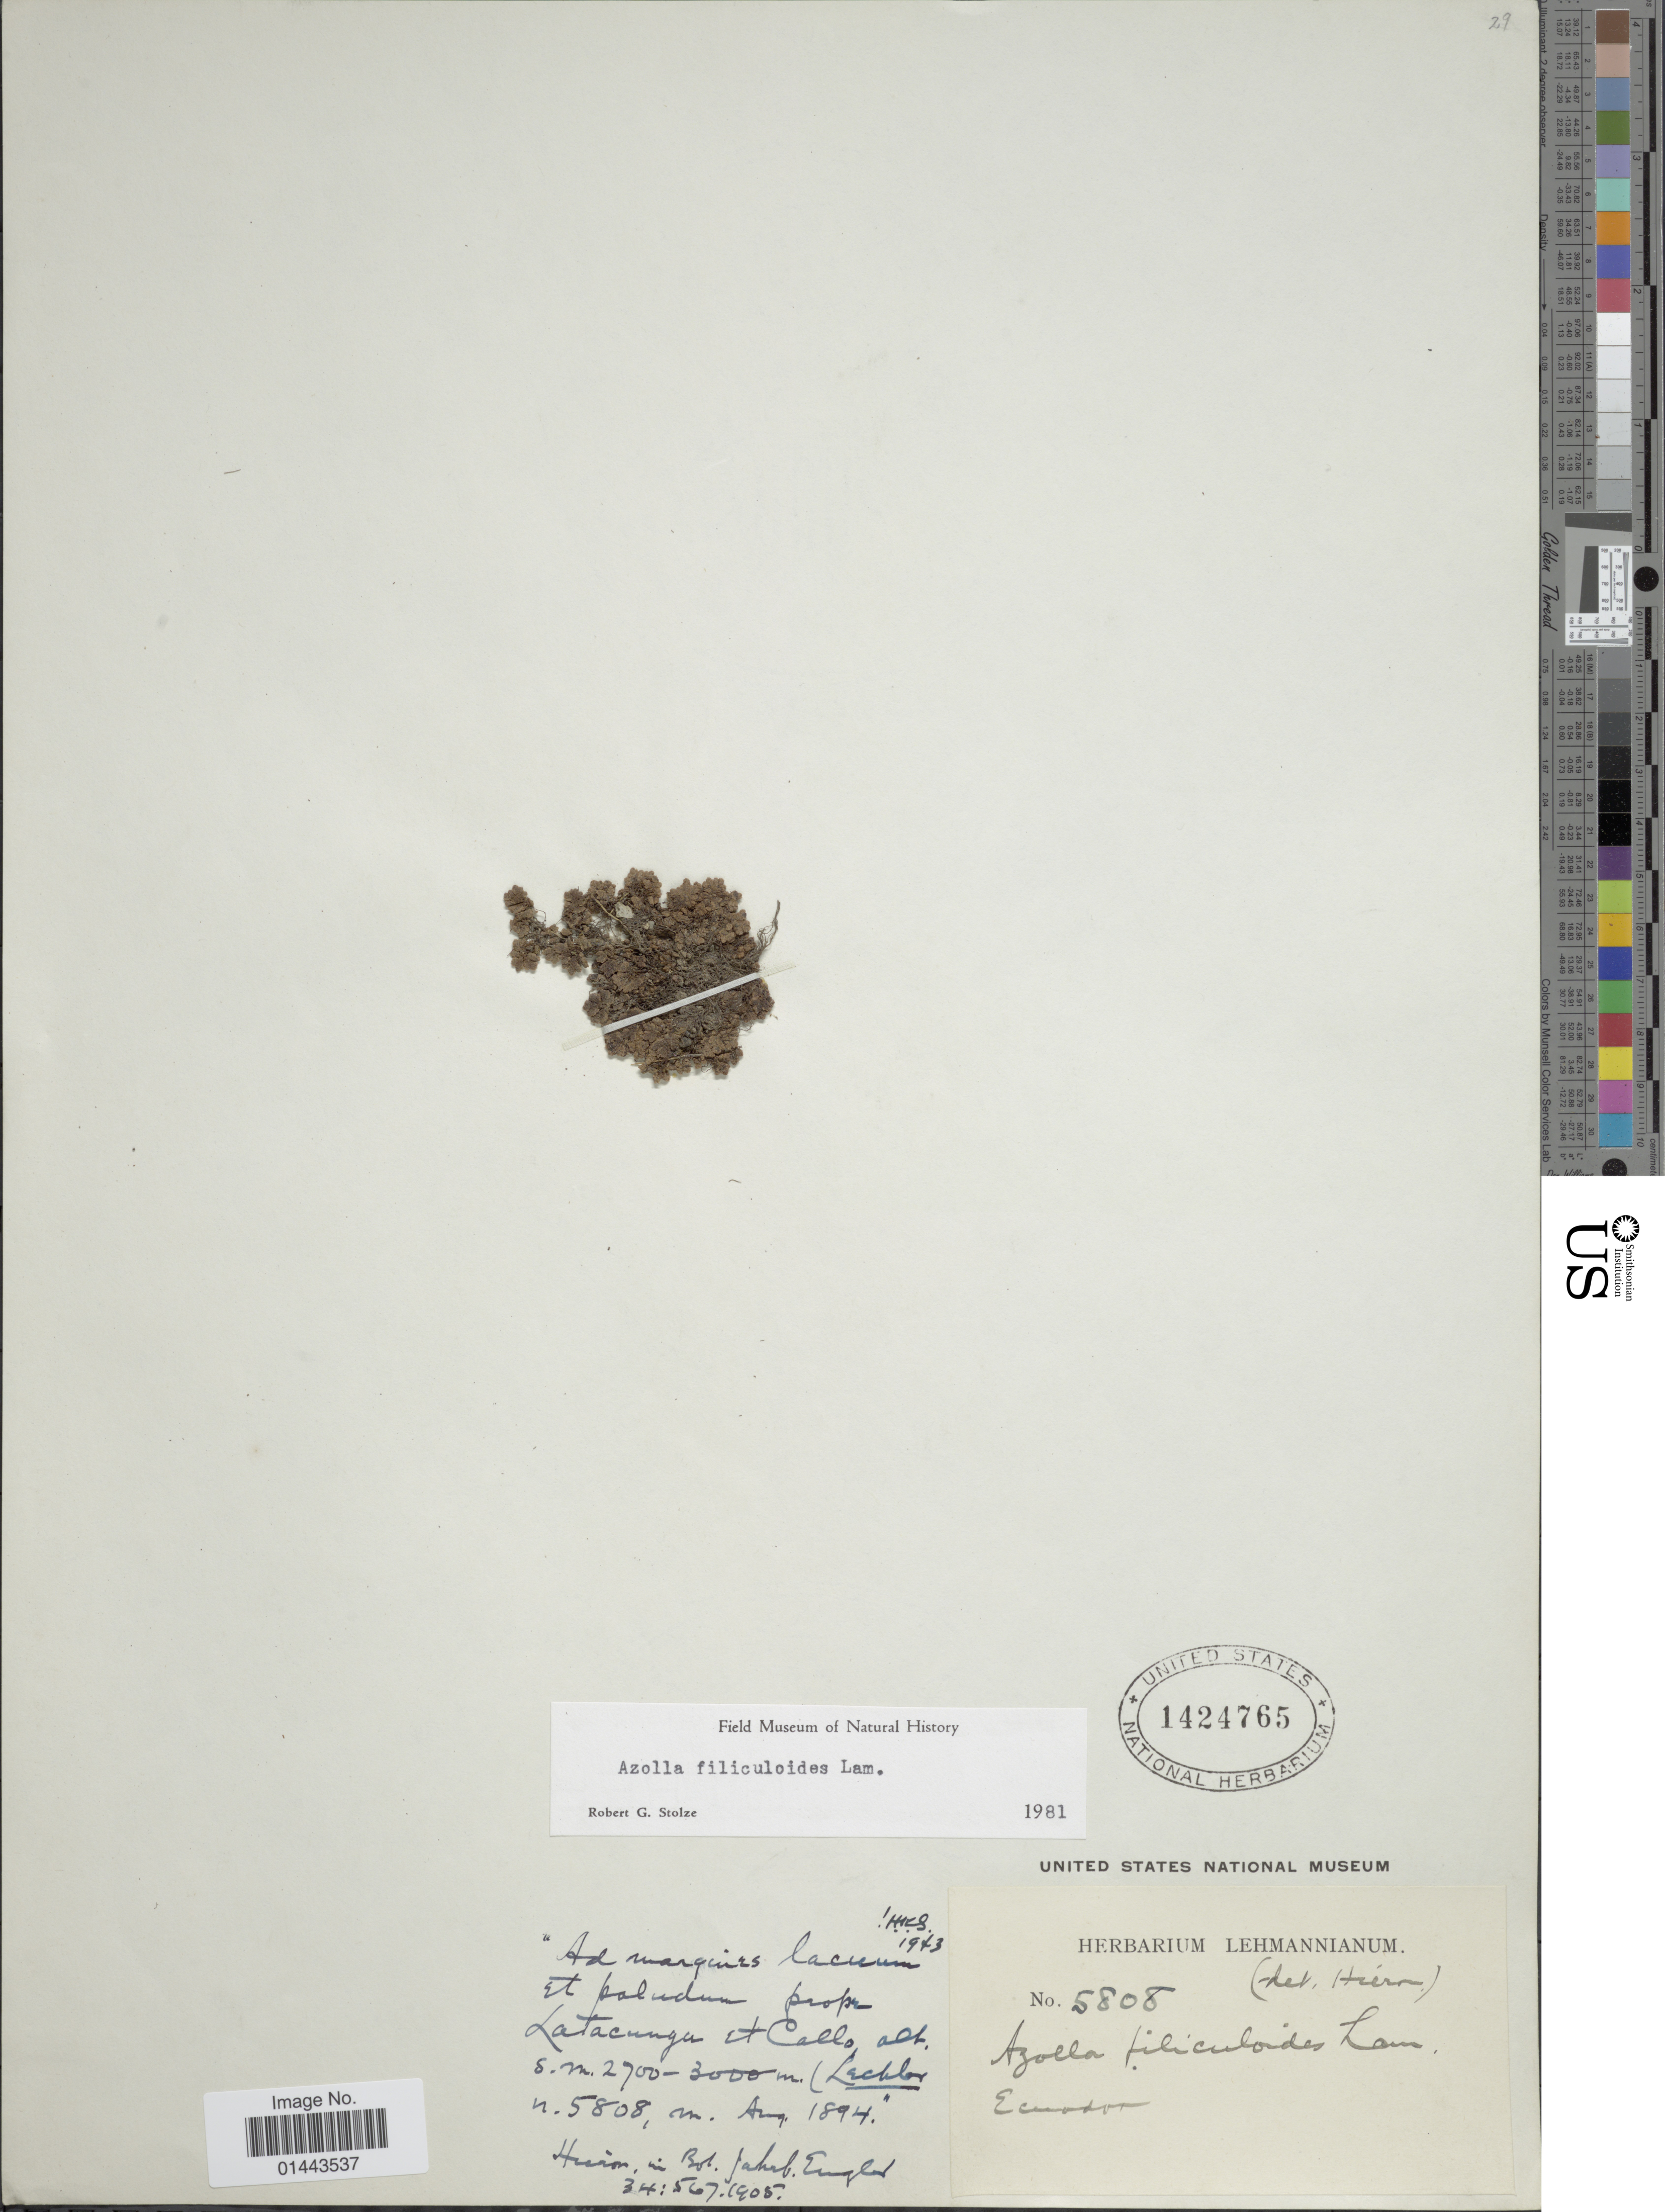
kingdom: Plantae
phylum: Tracheophyta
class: Polypodiopsida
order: Salviniales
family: Salviniaceae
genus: Azolla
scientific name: Azolla filiculoides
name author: Lam.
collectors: ex herb. Lehmannianum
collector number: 5808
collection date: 1894-08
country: Ecuador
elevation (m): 2900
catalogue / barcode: US 1424765